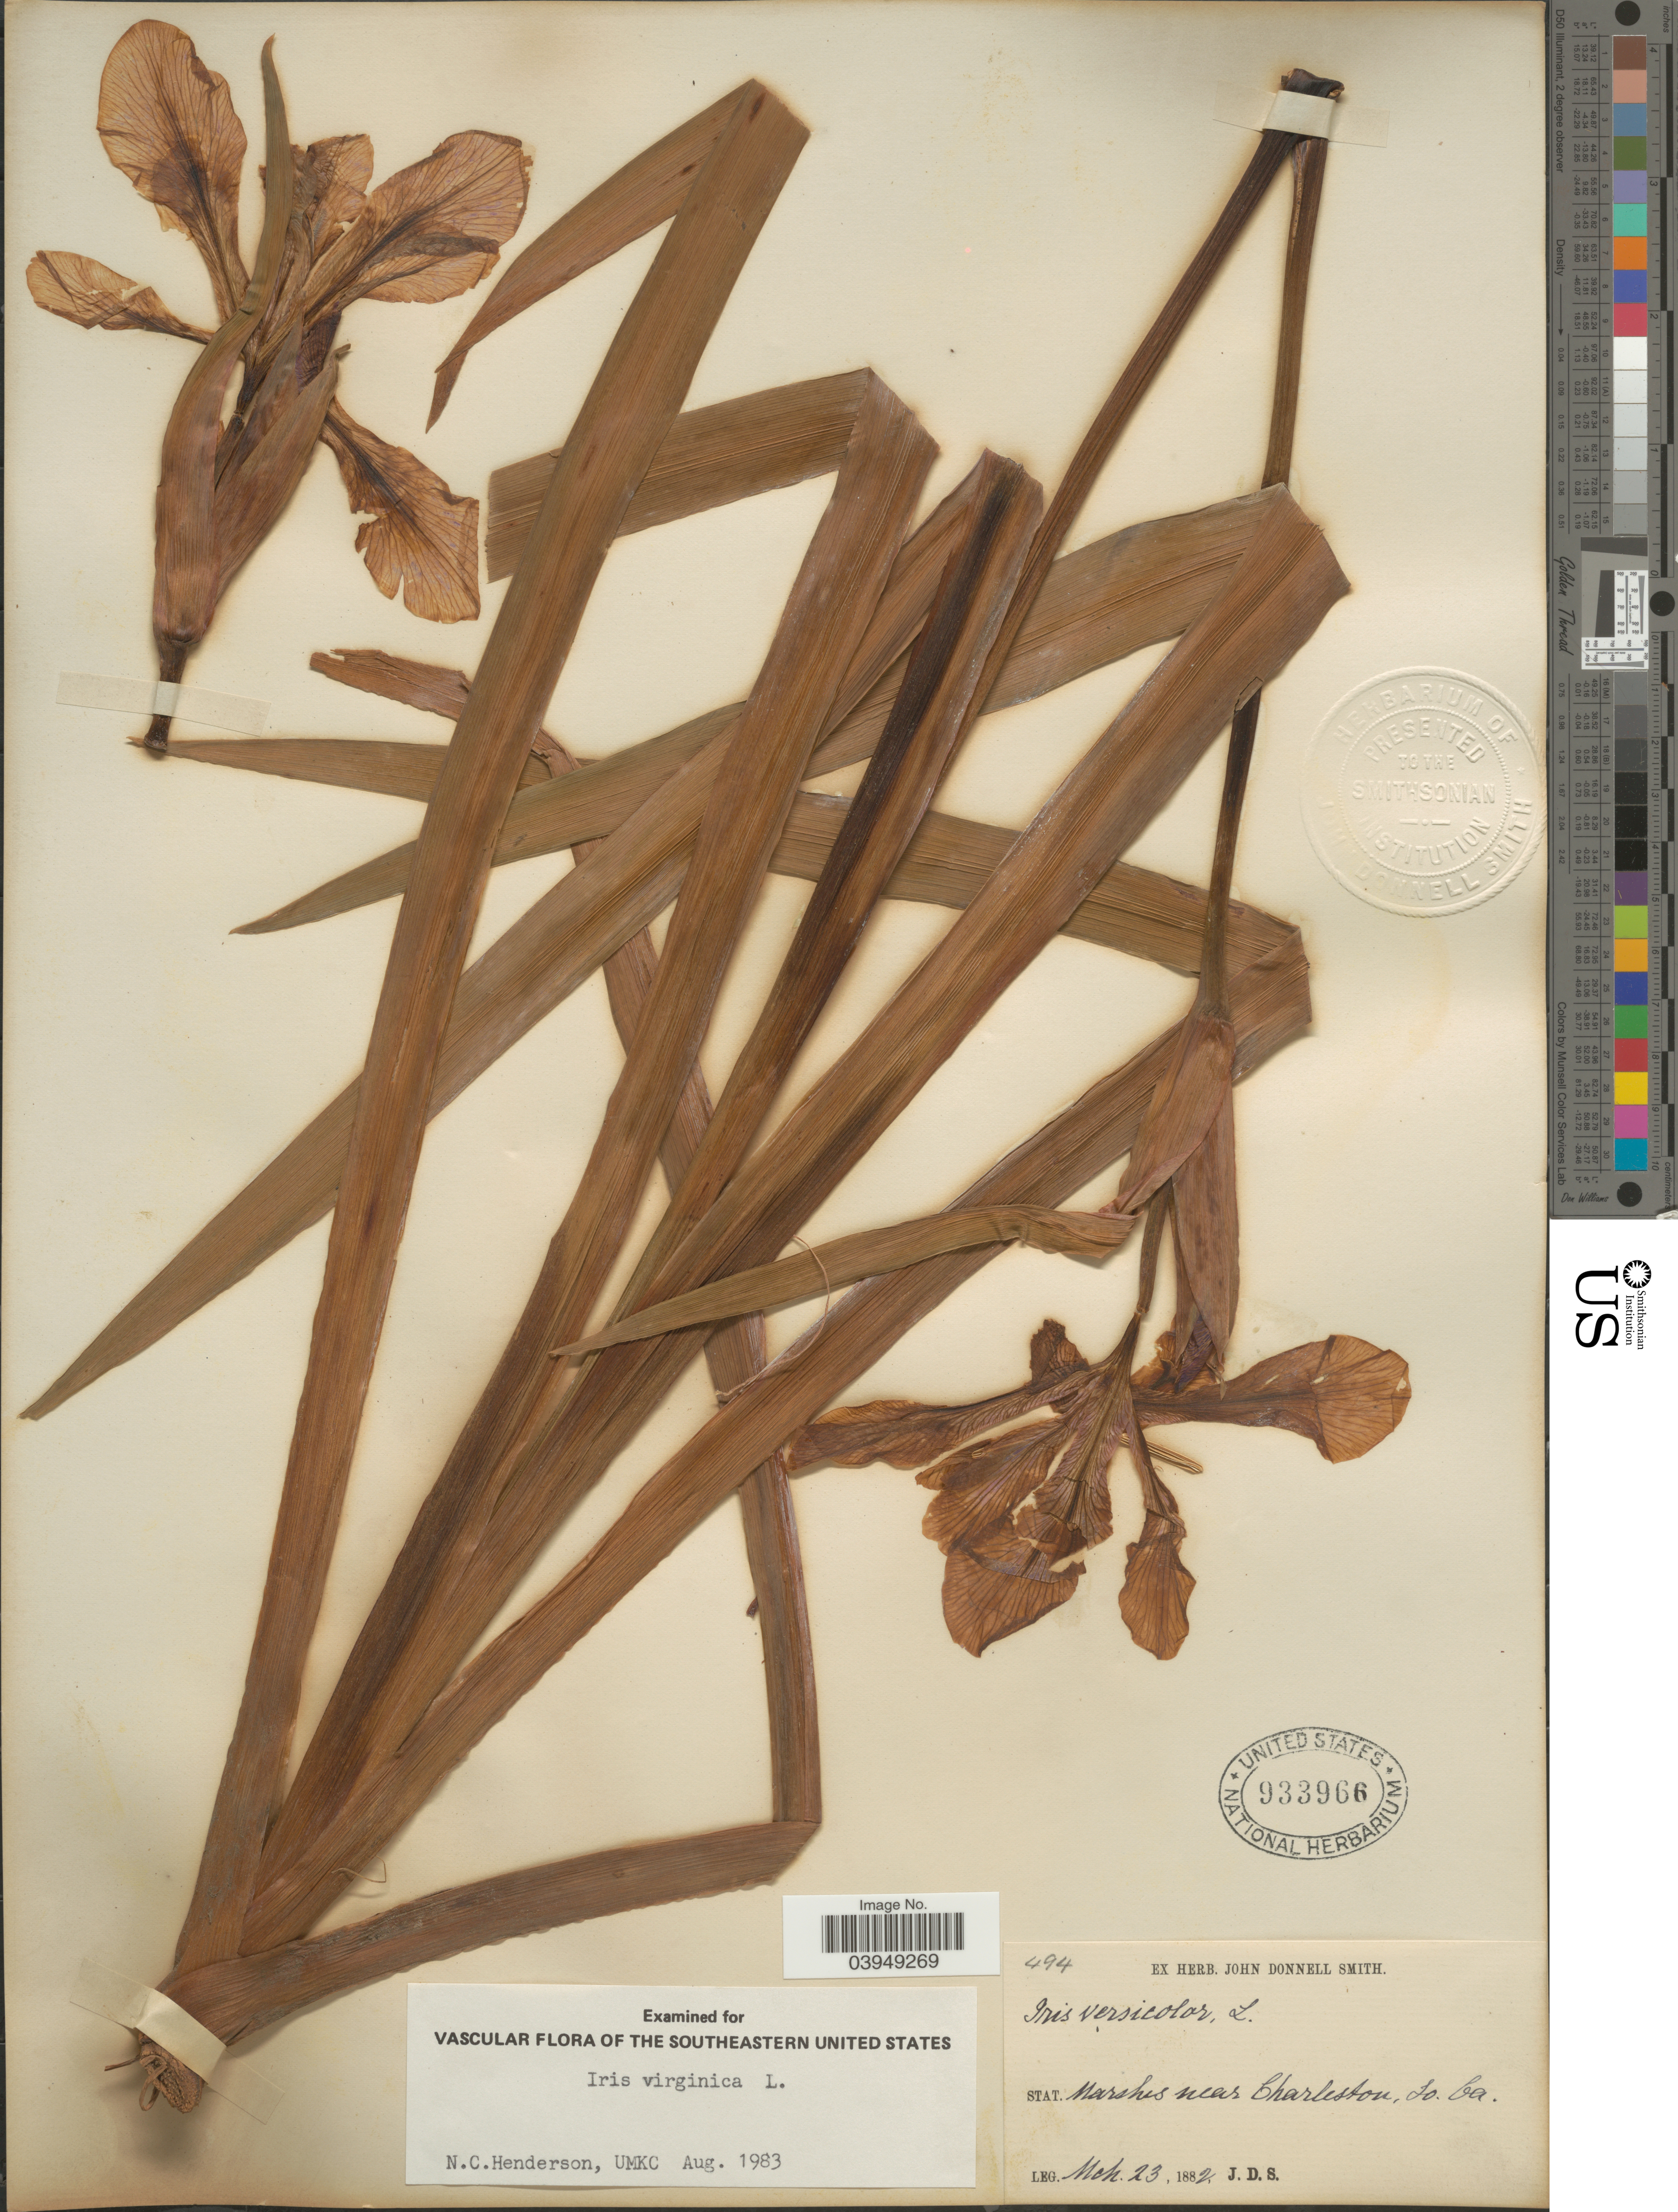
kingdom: Plantae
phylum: Tracheophyta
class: Liliopsida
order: Asparagales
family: Iridaceae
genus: Iris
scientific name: Iris virginica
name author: L.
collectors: J. Donnell Smith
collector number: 494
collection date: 1882-03-23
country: United States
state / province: South Carolina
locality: Stat. Marshes near Charleston.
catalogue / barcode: US 933966